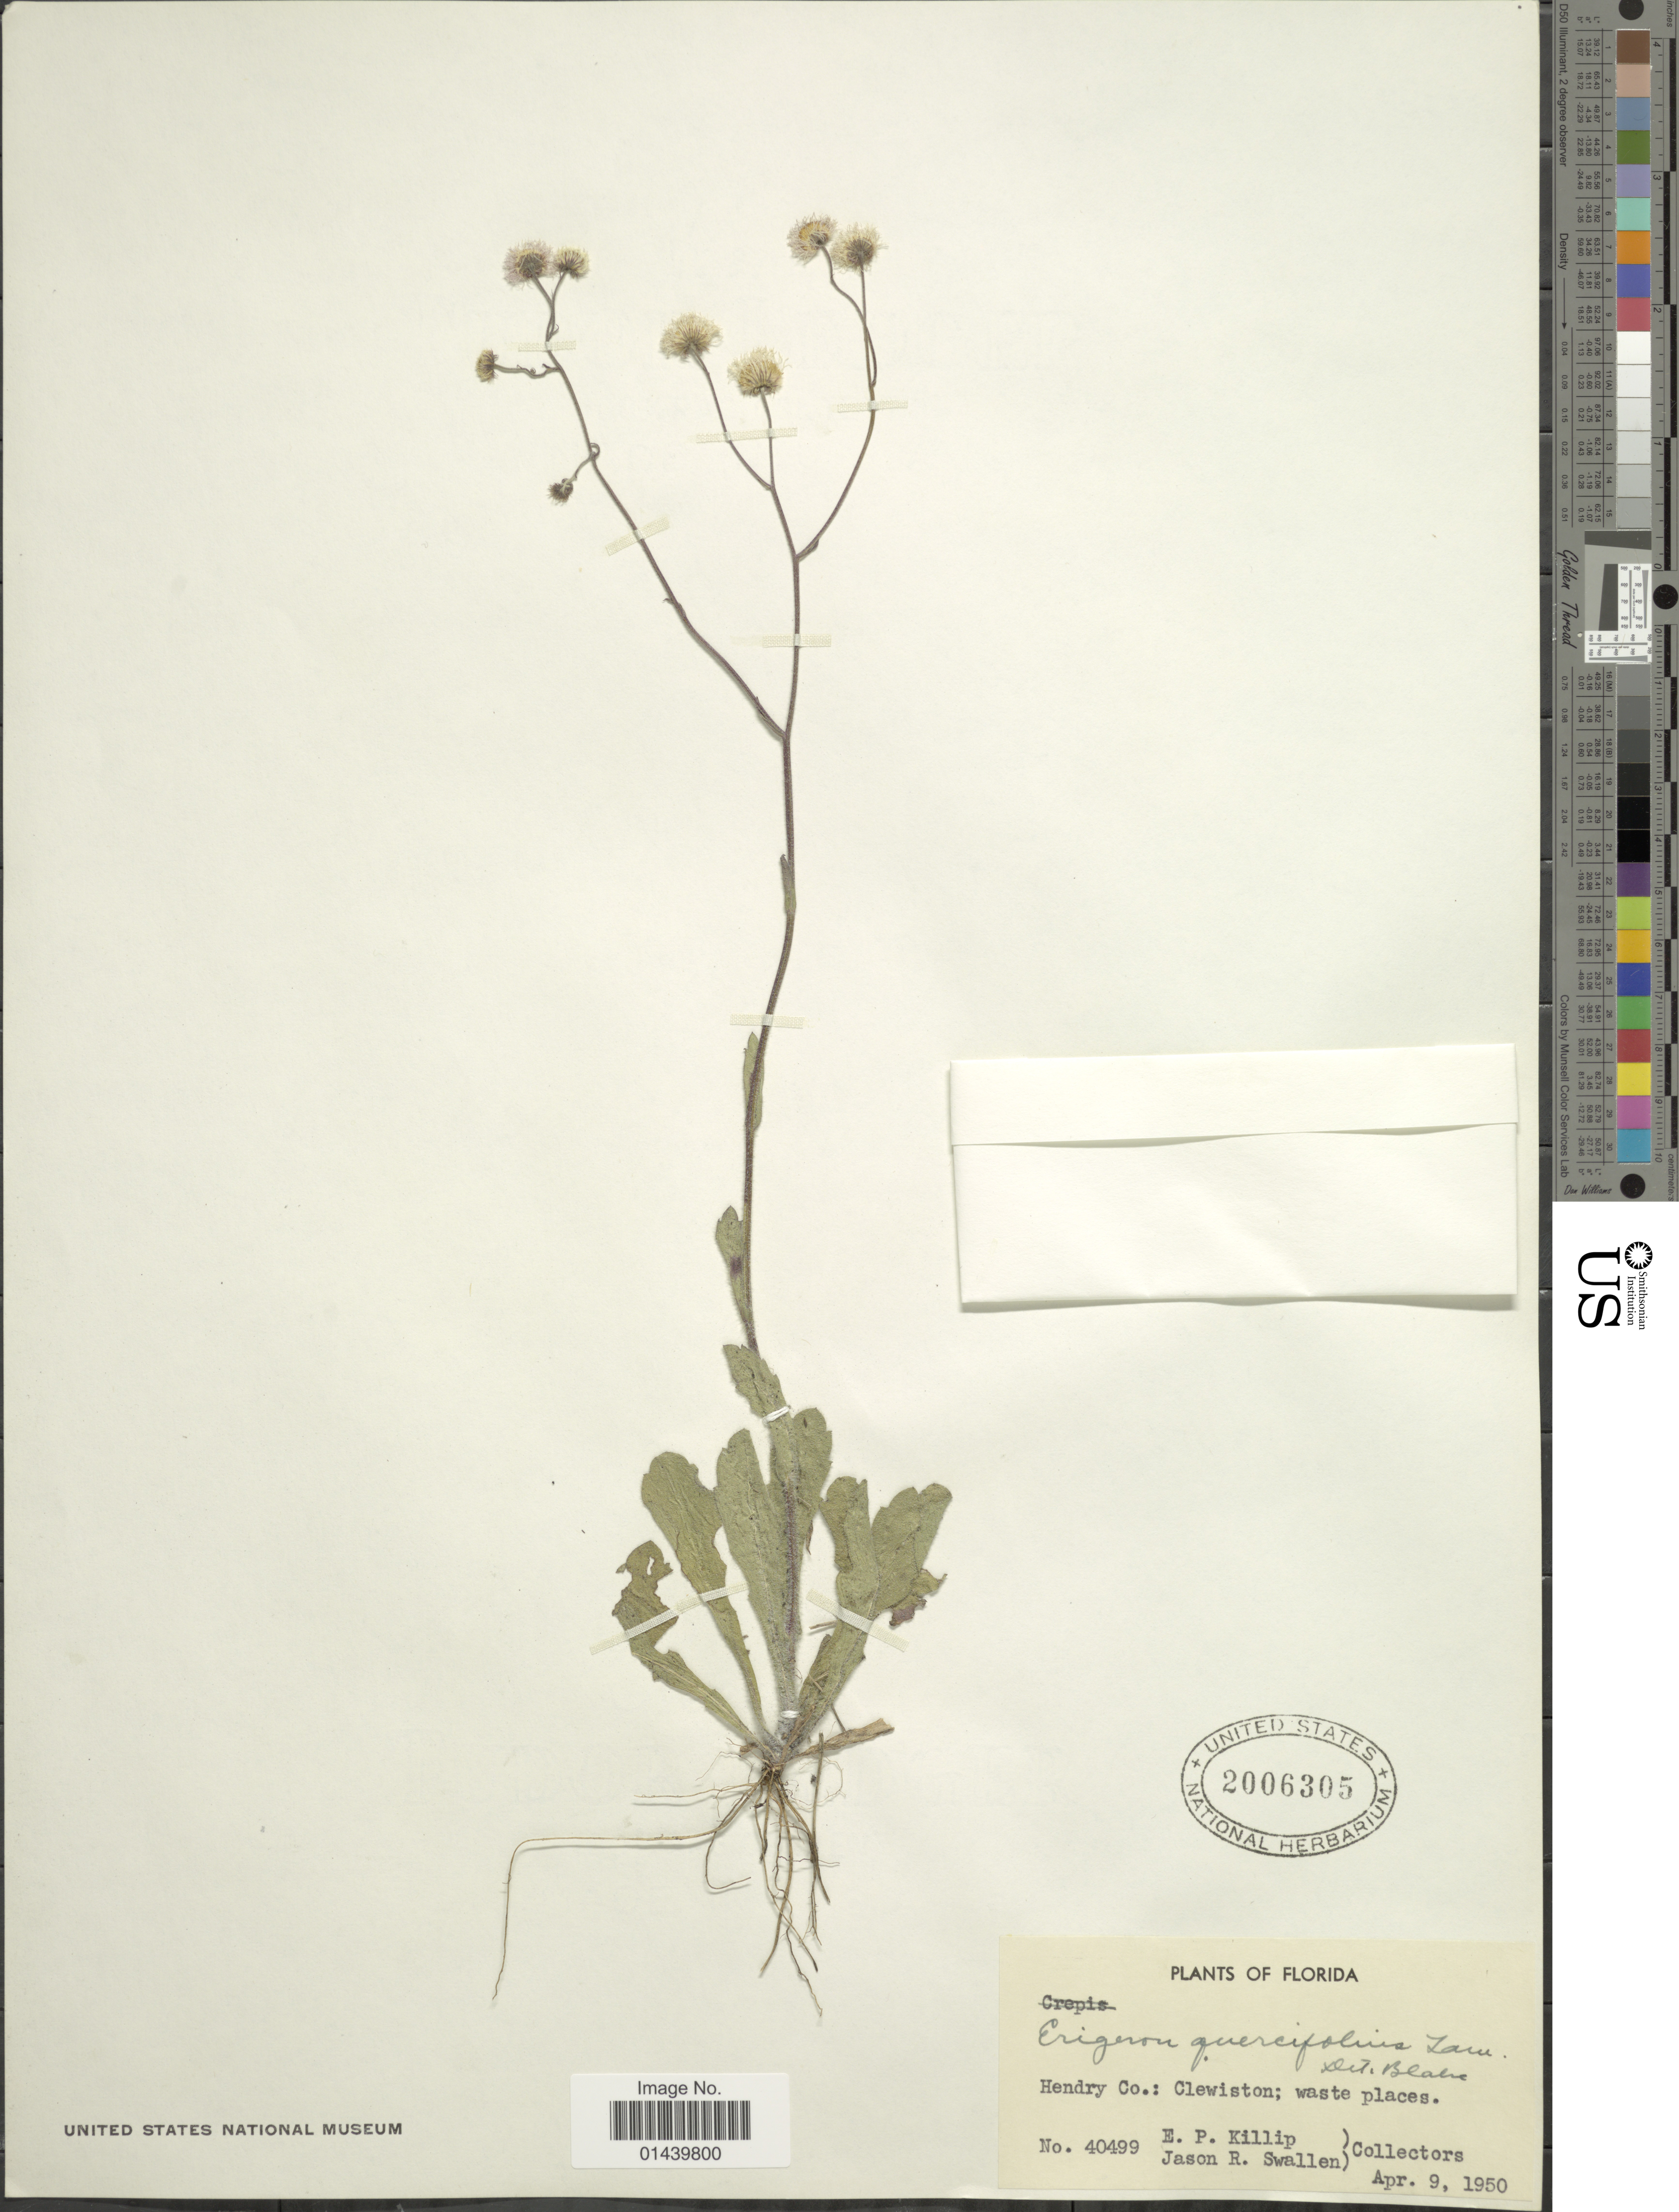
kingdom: Plantae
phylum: Tracheophyta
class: Magnoliopsida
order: Asterales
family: Asteraceae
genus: Erigeron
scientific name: Erigeron quercifolius Lam.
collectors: E. P. Killip & J. R. Swallen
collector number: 40499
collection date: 1950-04-09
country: United States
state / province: Florida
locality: Hendry Co.: Clewiston; waste places.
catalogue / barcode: US 2006305